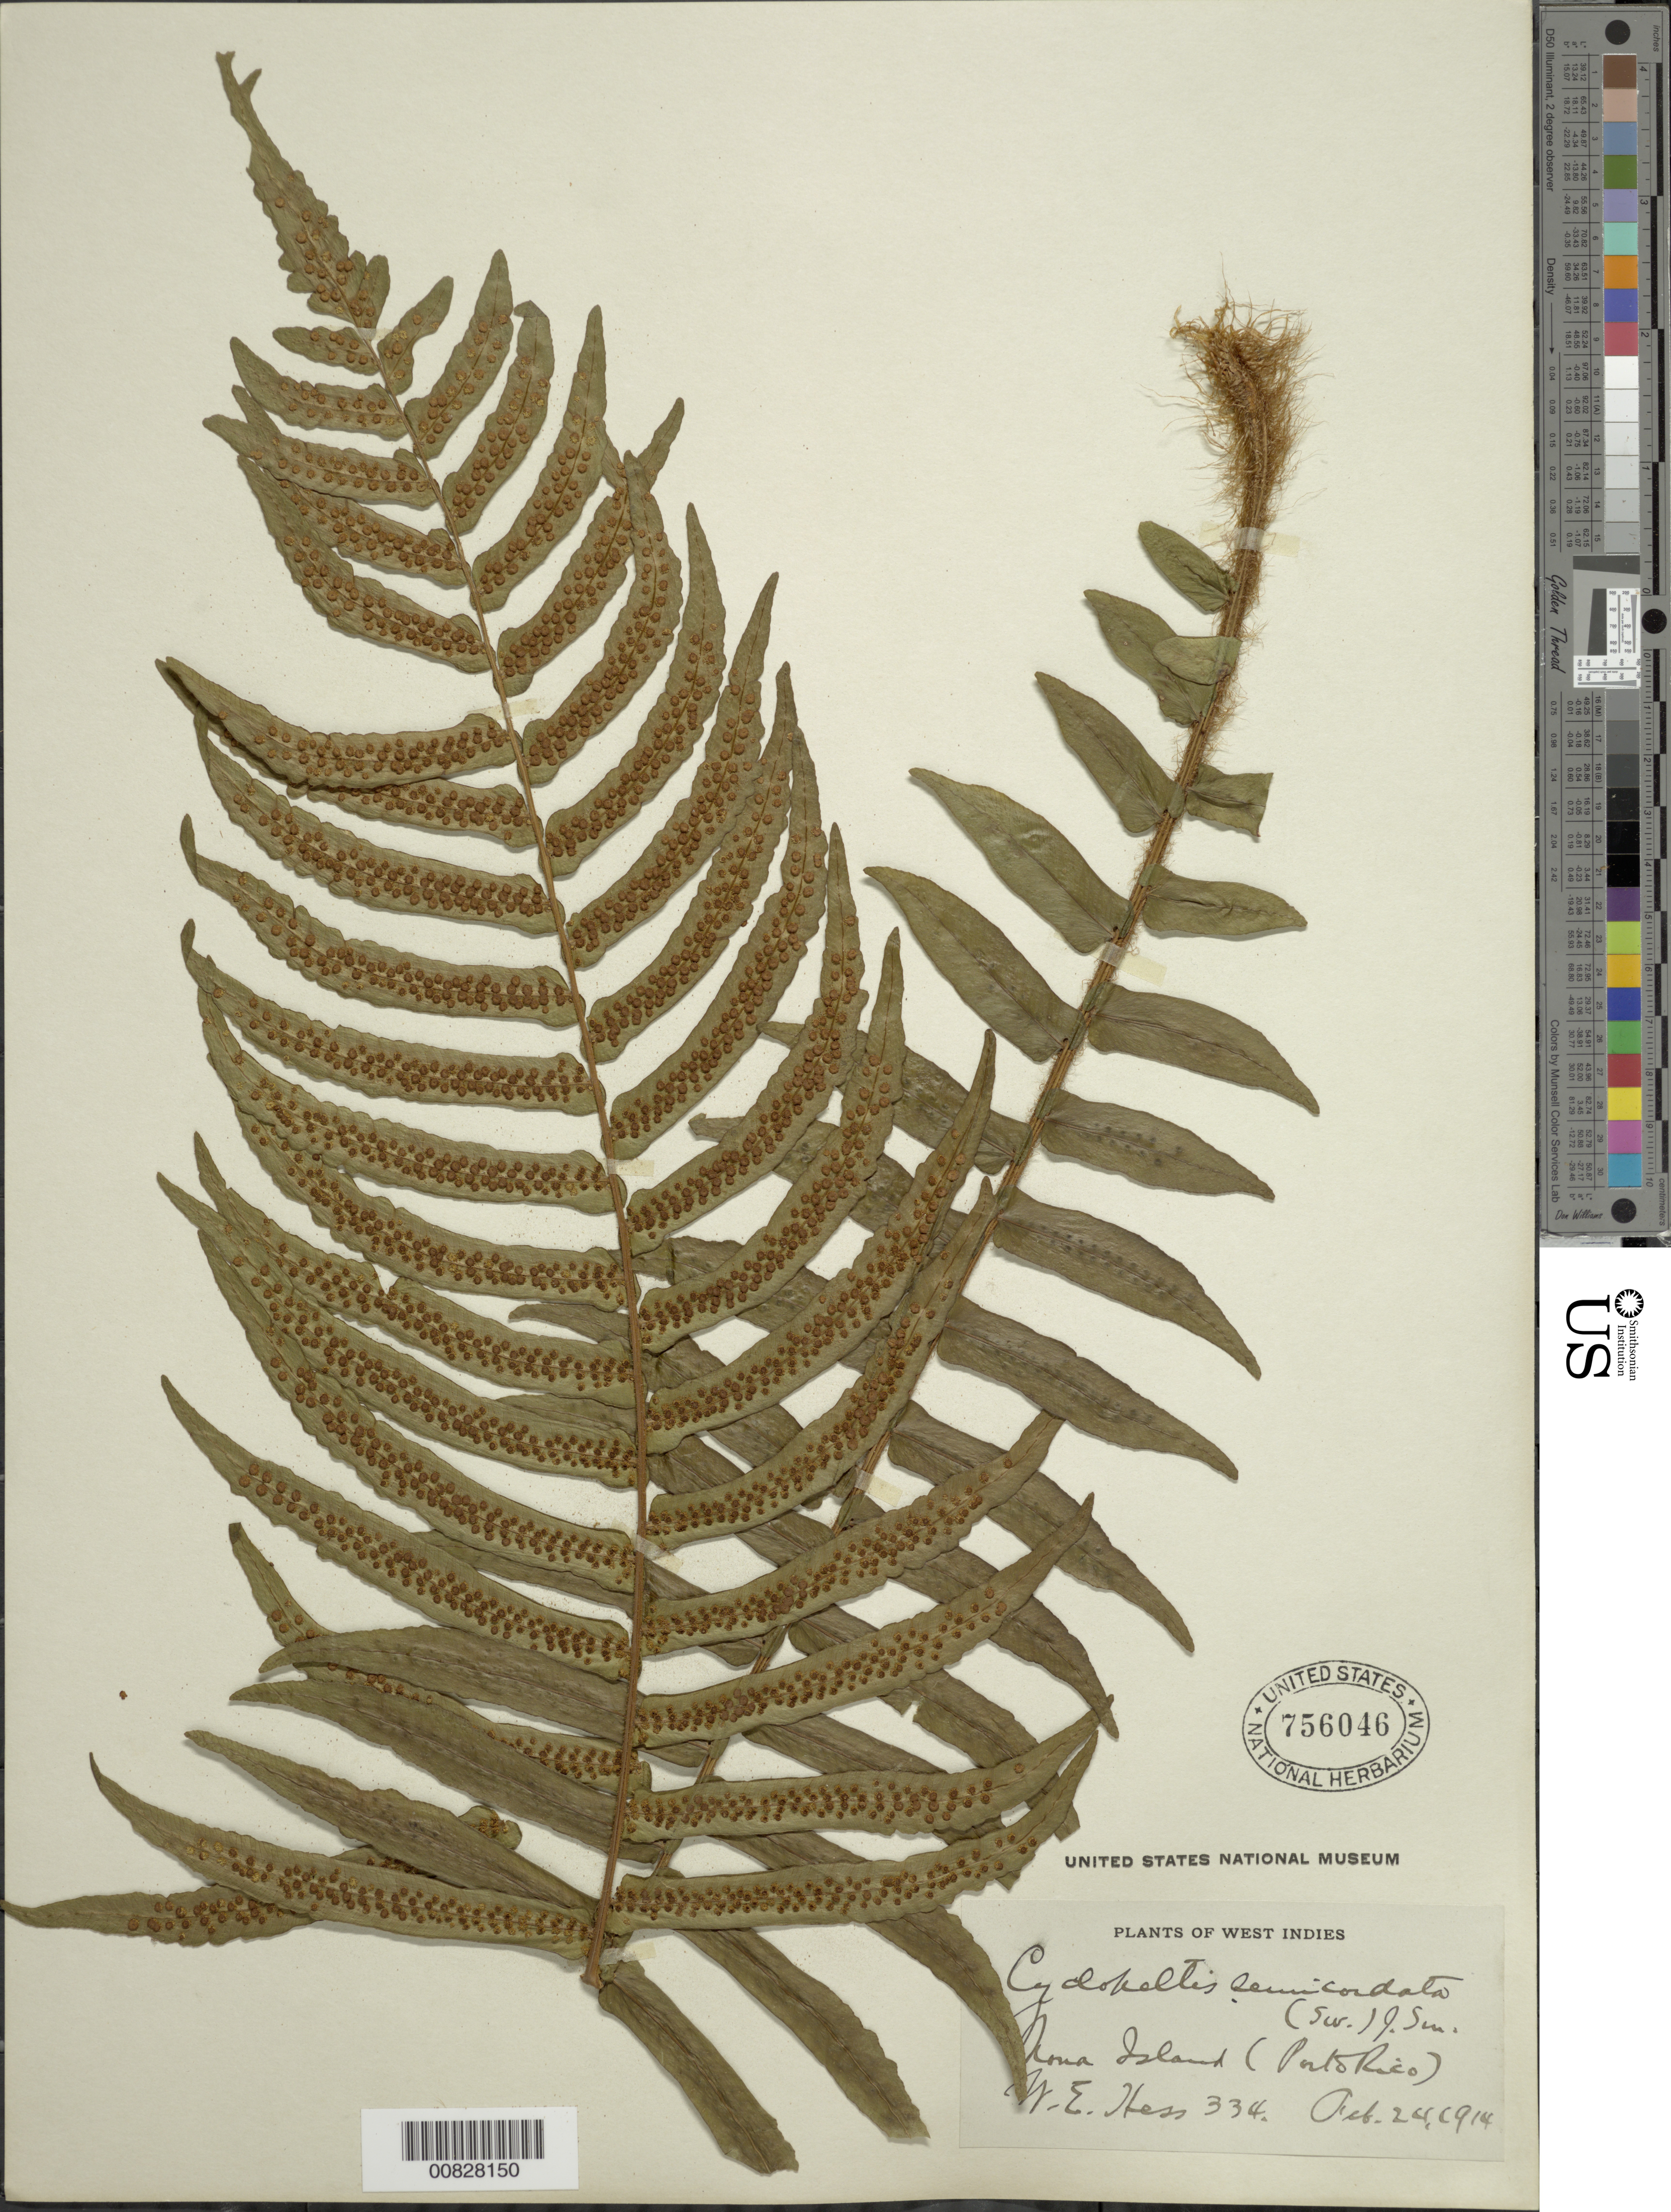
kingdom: Plantae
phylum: Tracheophyta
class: Polypodiopsida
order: Polypodiales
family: Lomariopsidaceae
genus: Cyclopeltis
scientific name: Cyclopeltis semicordata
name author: (Sw.) J. Sm.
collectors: W. Hess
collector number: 334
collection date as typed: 24 Feb 1914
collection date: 1914-02-24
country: Puerto Rico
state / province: Mayaguëz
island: Mona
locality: Mona Island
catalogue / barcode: US 756046